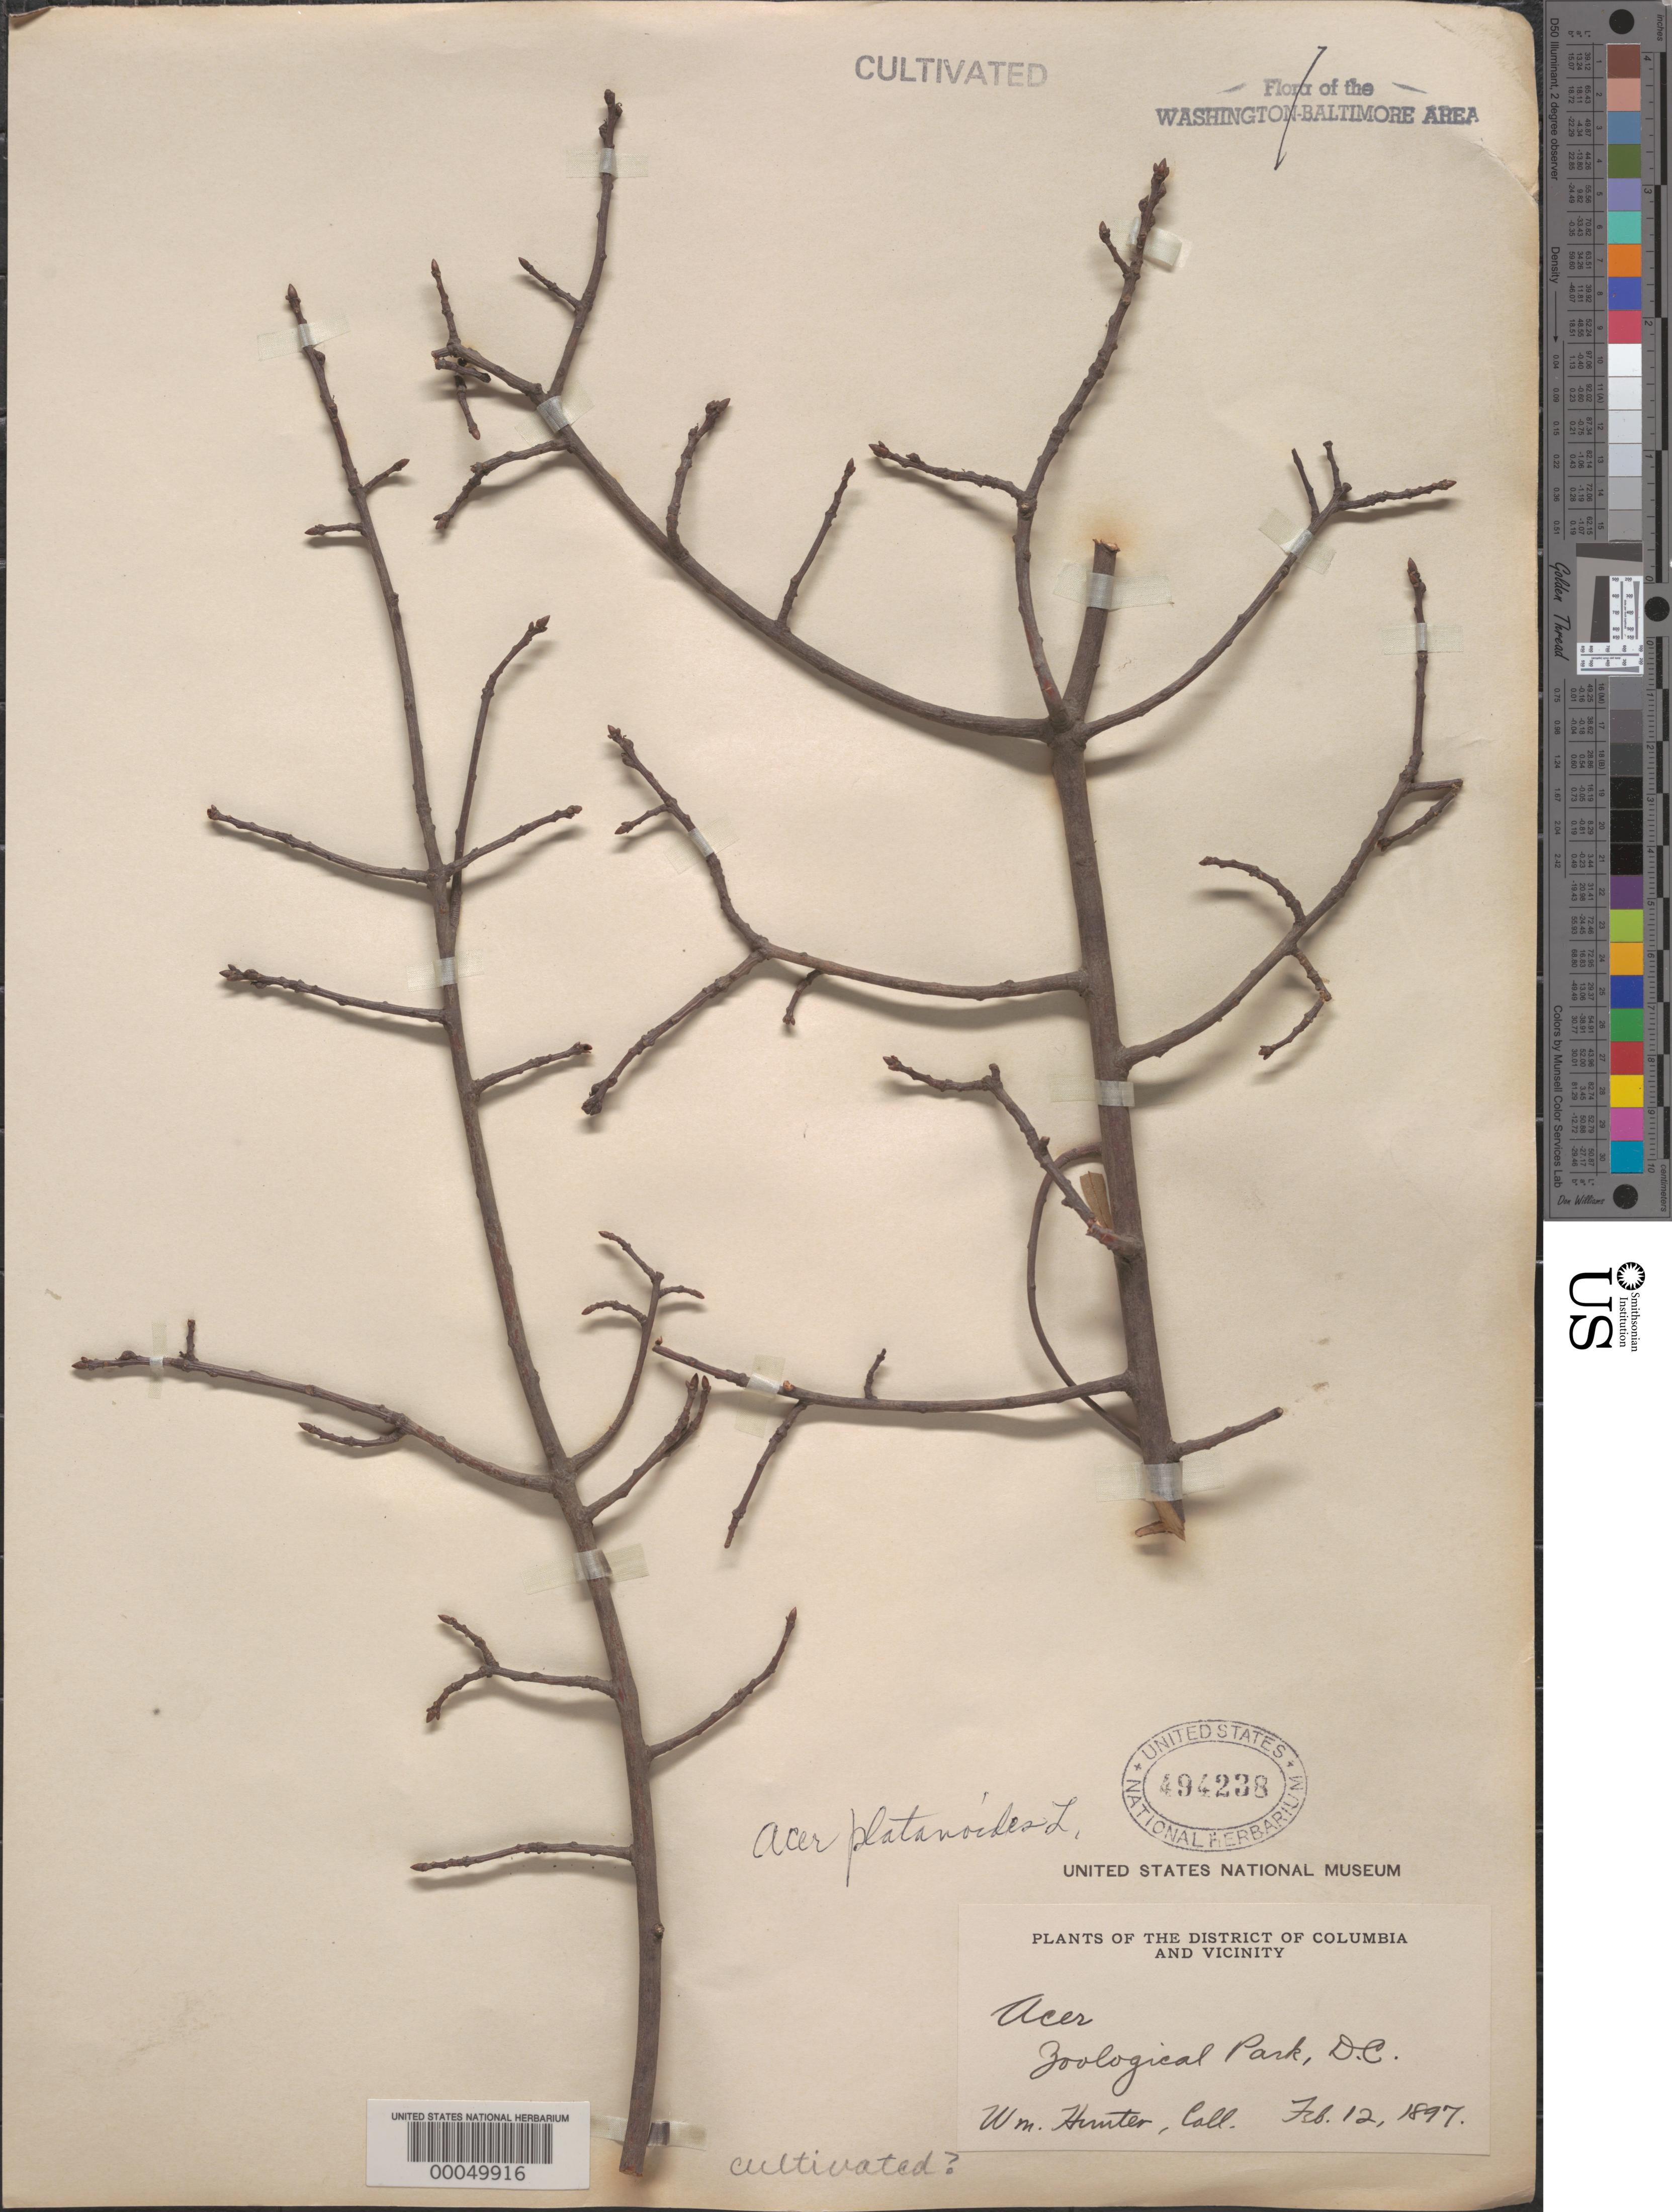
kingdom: Plantae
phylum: Tracheophyta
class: Magnoliopsida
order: Sapindales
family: Sapindaceae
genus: Acer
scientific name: Acer platanoides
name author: L.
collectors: W. Hunter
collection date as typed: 12 Feb 1897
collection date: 1897-02-12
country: United States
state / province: District of Columbia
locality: Zoological Park Rock Creek Park & vicinity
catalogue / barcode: US 494238